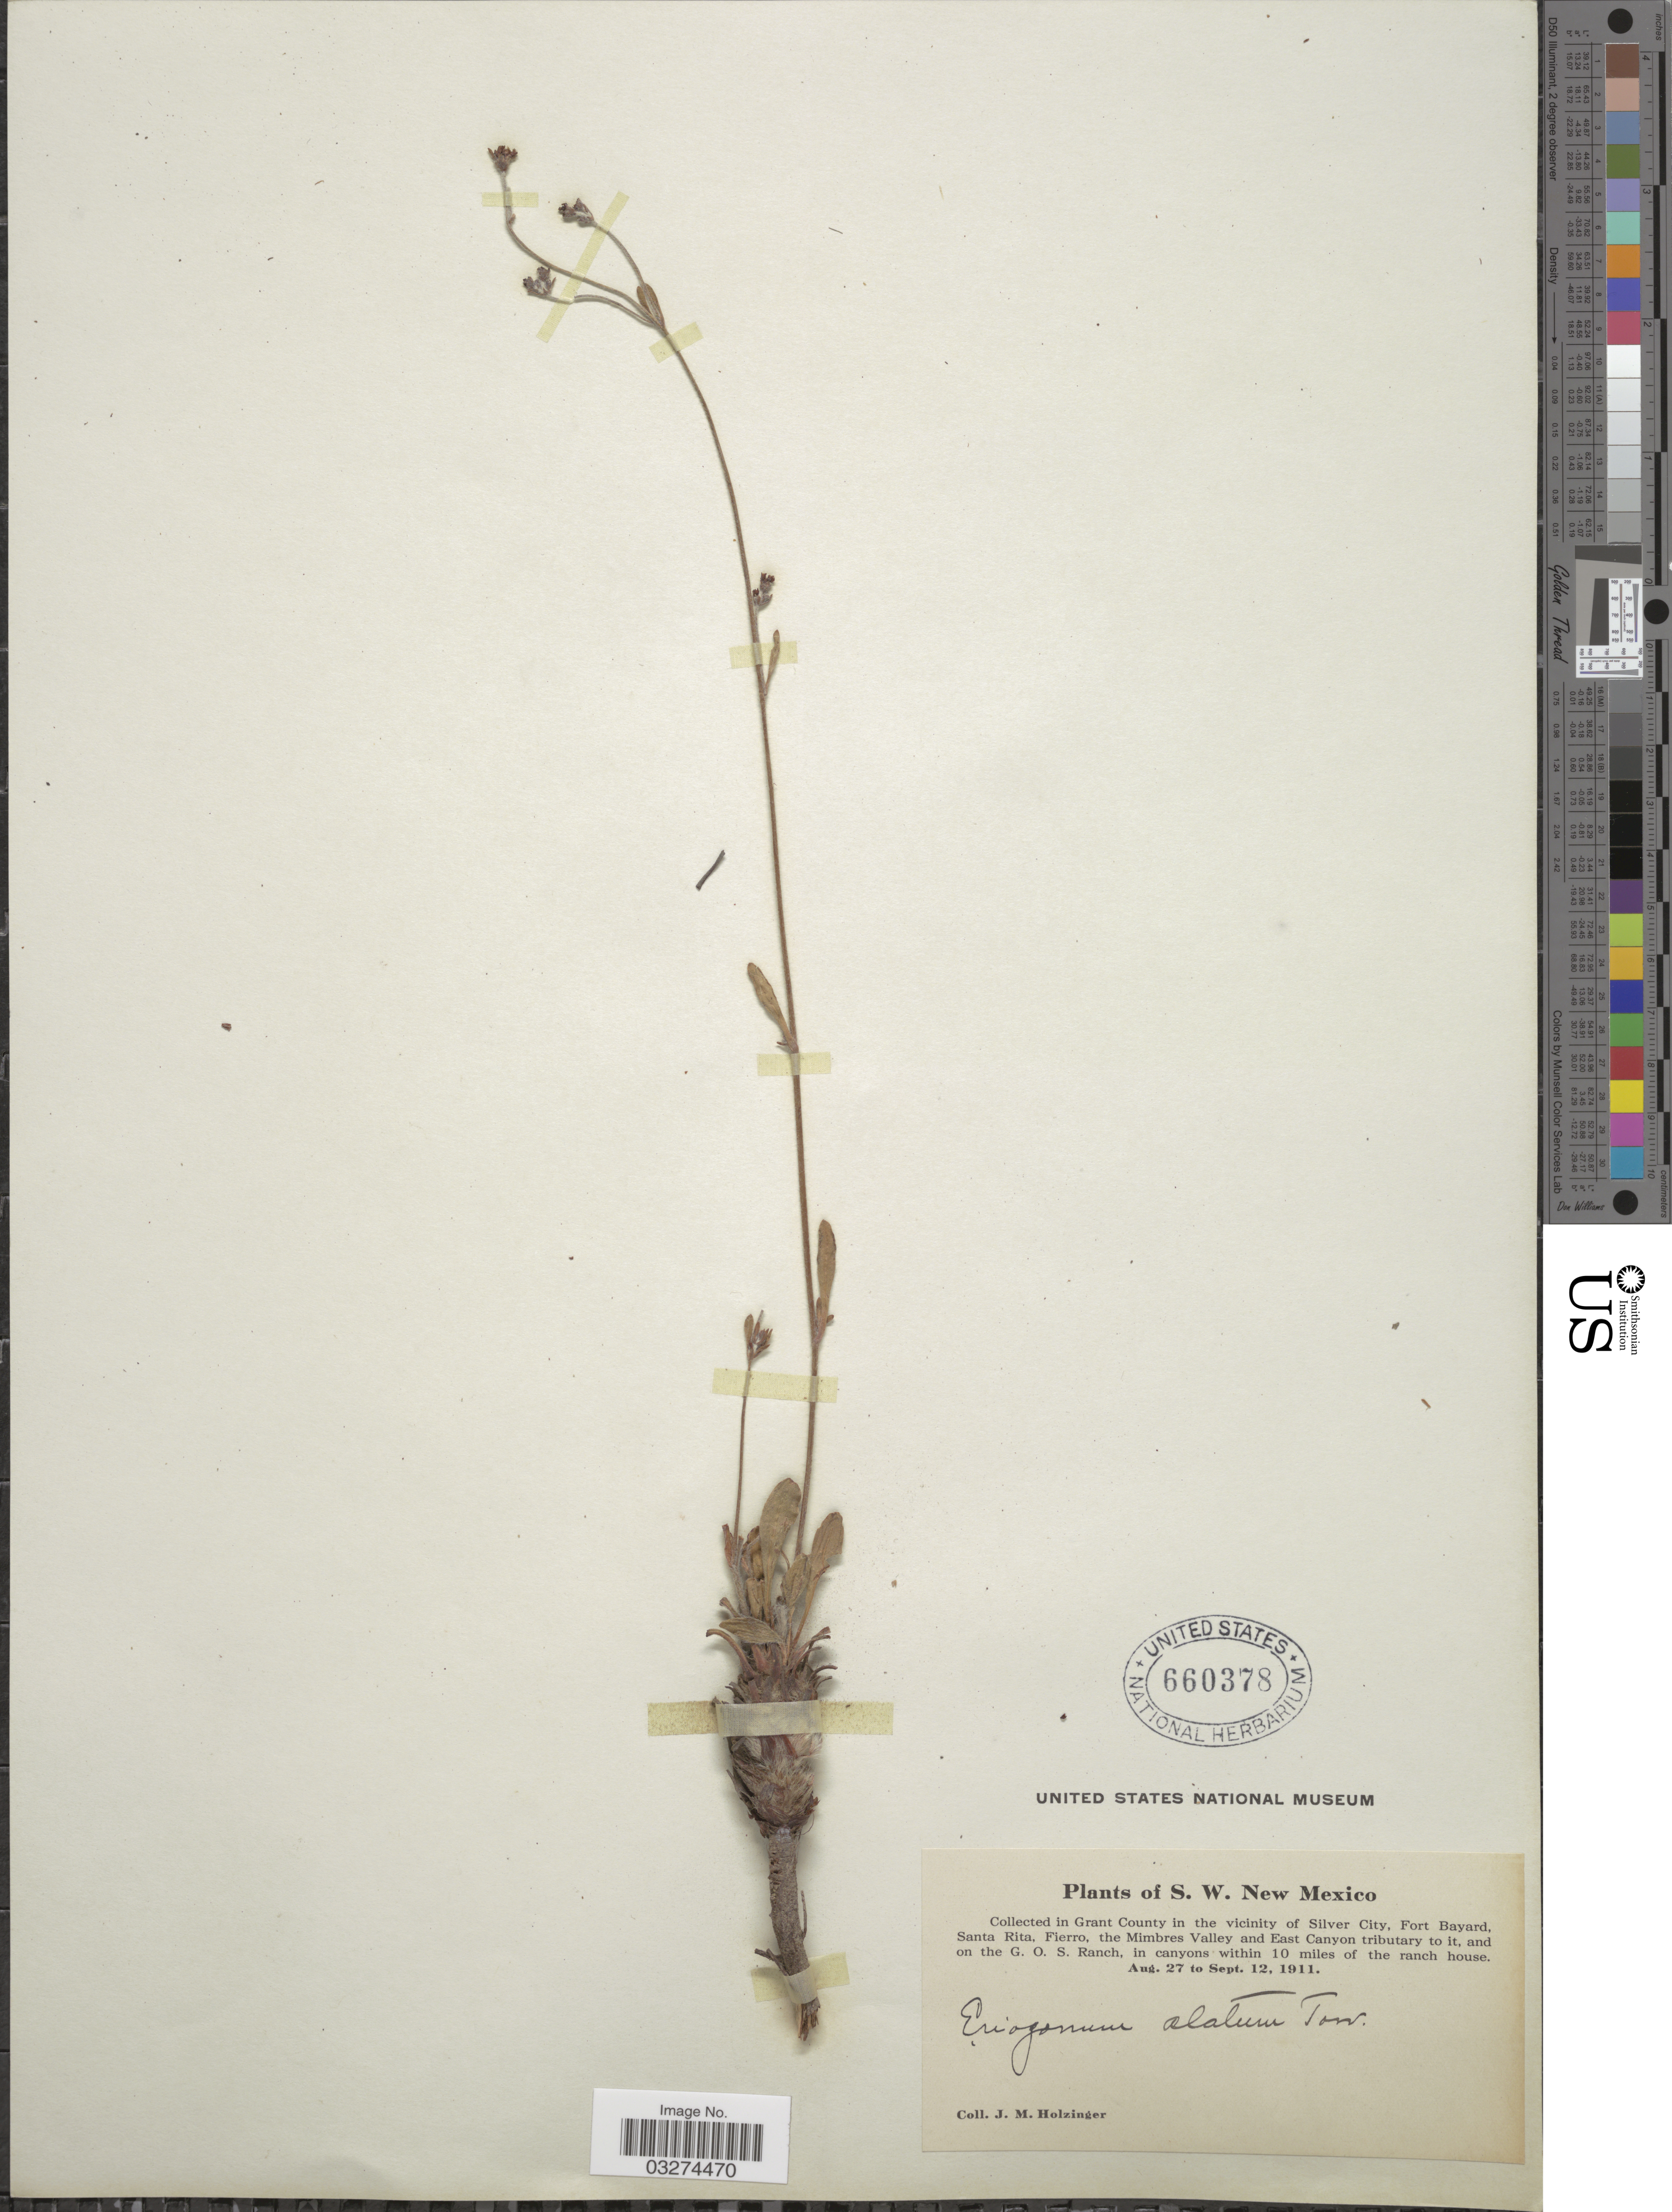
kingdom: Plantae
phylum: Tracheophyta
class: Magnoliopsida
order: Caryophyllales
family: Polygonaceae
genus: Eriogonum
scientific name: Eriogonum alatum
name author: Torr.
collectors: J. M. Holzinger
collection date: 1911-08-27/1911-09-12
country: United States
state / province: New Mexico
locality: S.W. New Mexico, Grant County in the vicinity of Silver City, Fort Bayard, Santa Rita, Fierro, the Mimbres Valley and East Canyon tributary to it, and on the G.O.S. Ranch, in canyons within 10 miles of the ranch house.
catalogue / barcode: US 660378